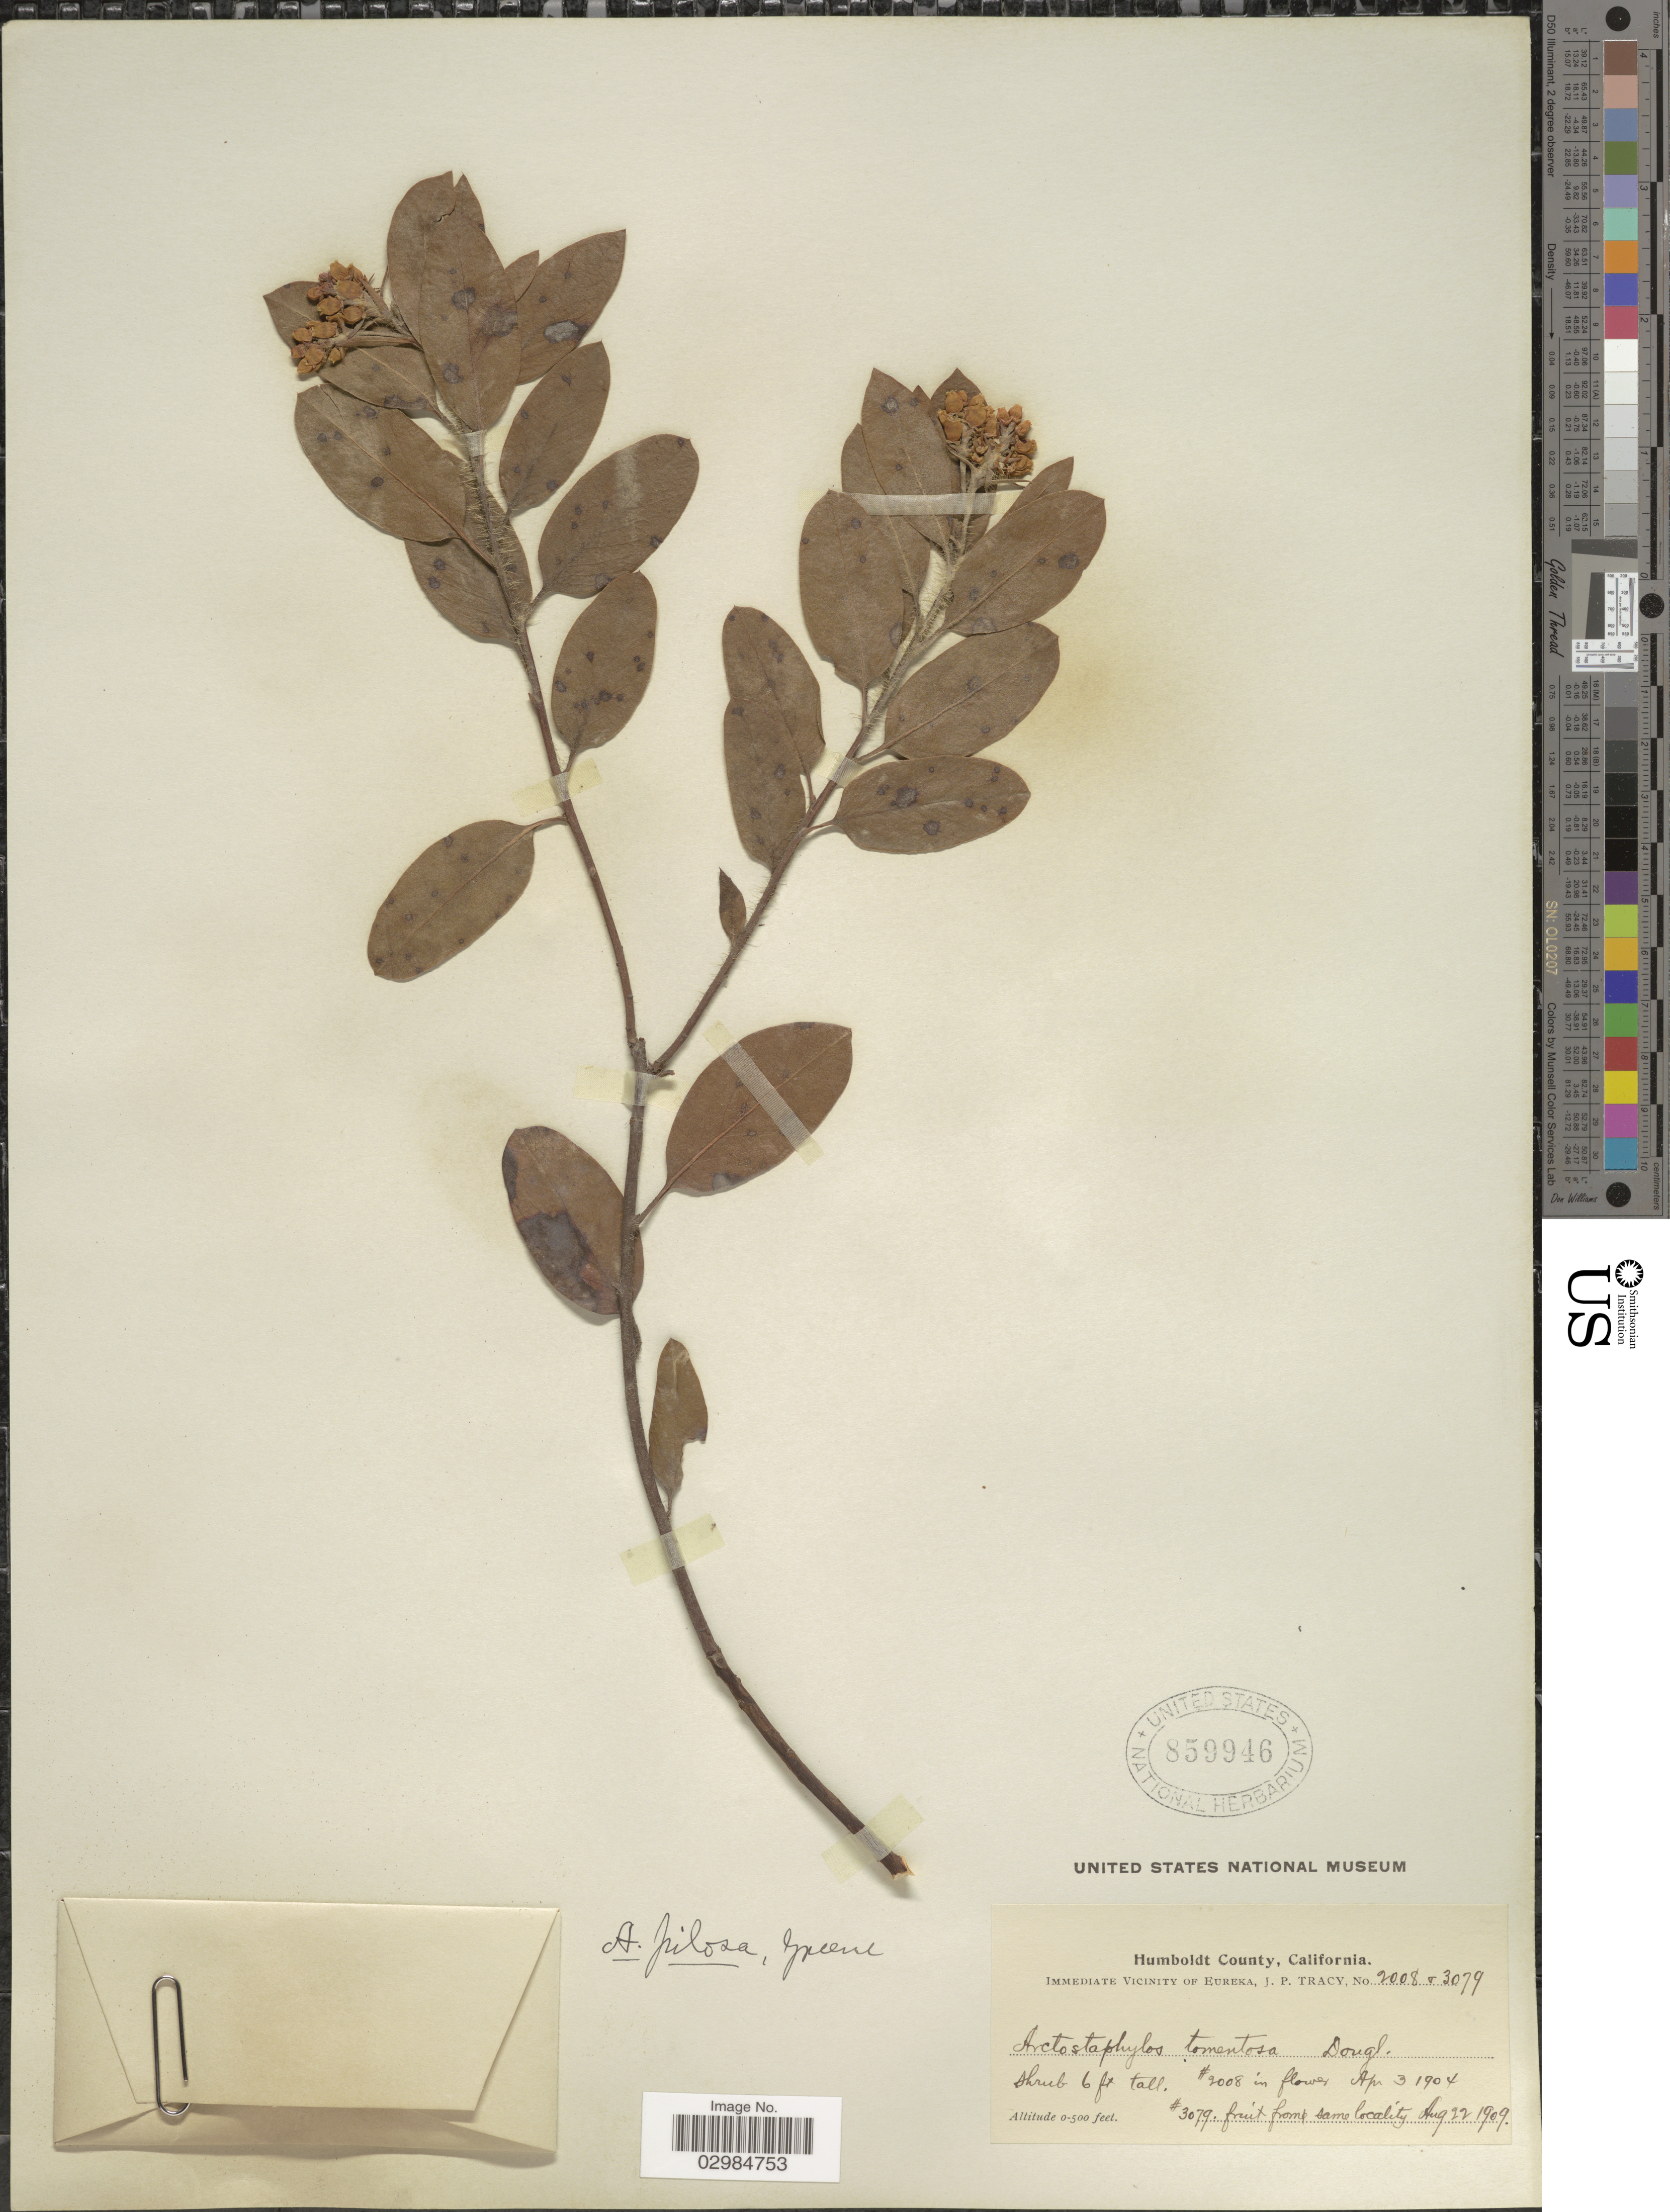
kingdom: Plantae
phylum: Tracheophyta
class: Magnoliopsida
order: Ericales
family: Ericaceae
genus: Arctostaphylos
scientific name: Arctostaphylos tomentosa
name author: (Pursh) Lindl.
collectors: J. Tracy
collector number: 2008/3079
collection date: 1904-04-03/1909-08-22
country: United States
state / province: California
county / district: Humboldt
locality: Humboldt County. Immediate Vicinity of Eureka.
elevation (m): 0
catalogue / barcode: US 859946